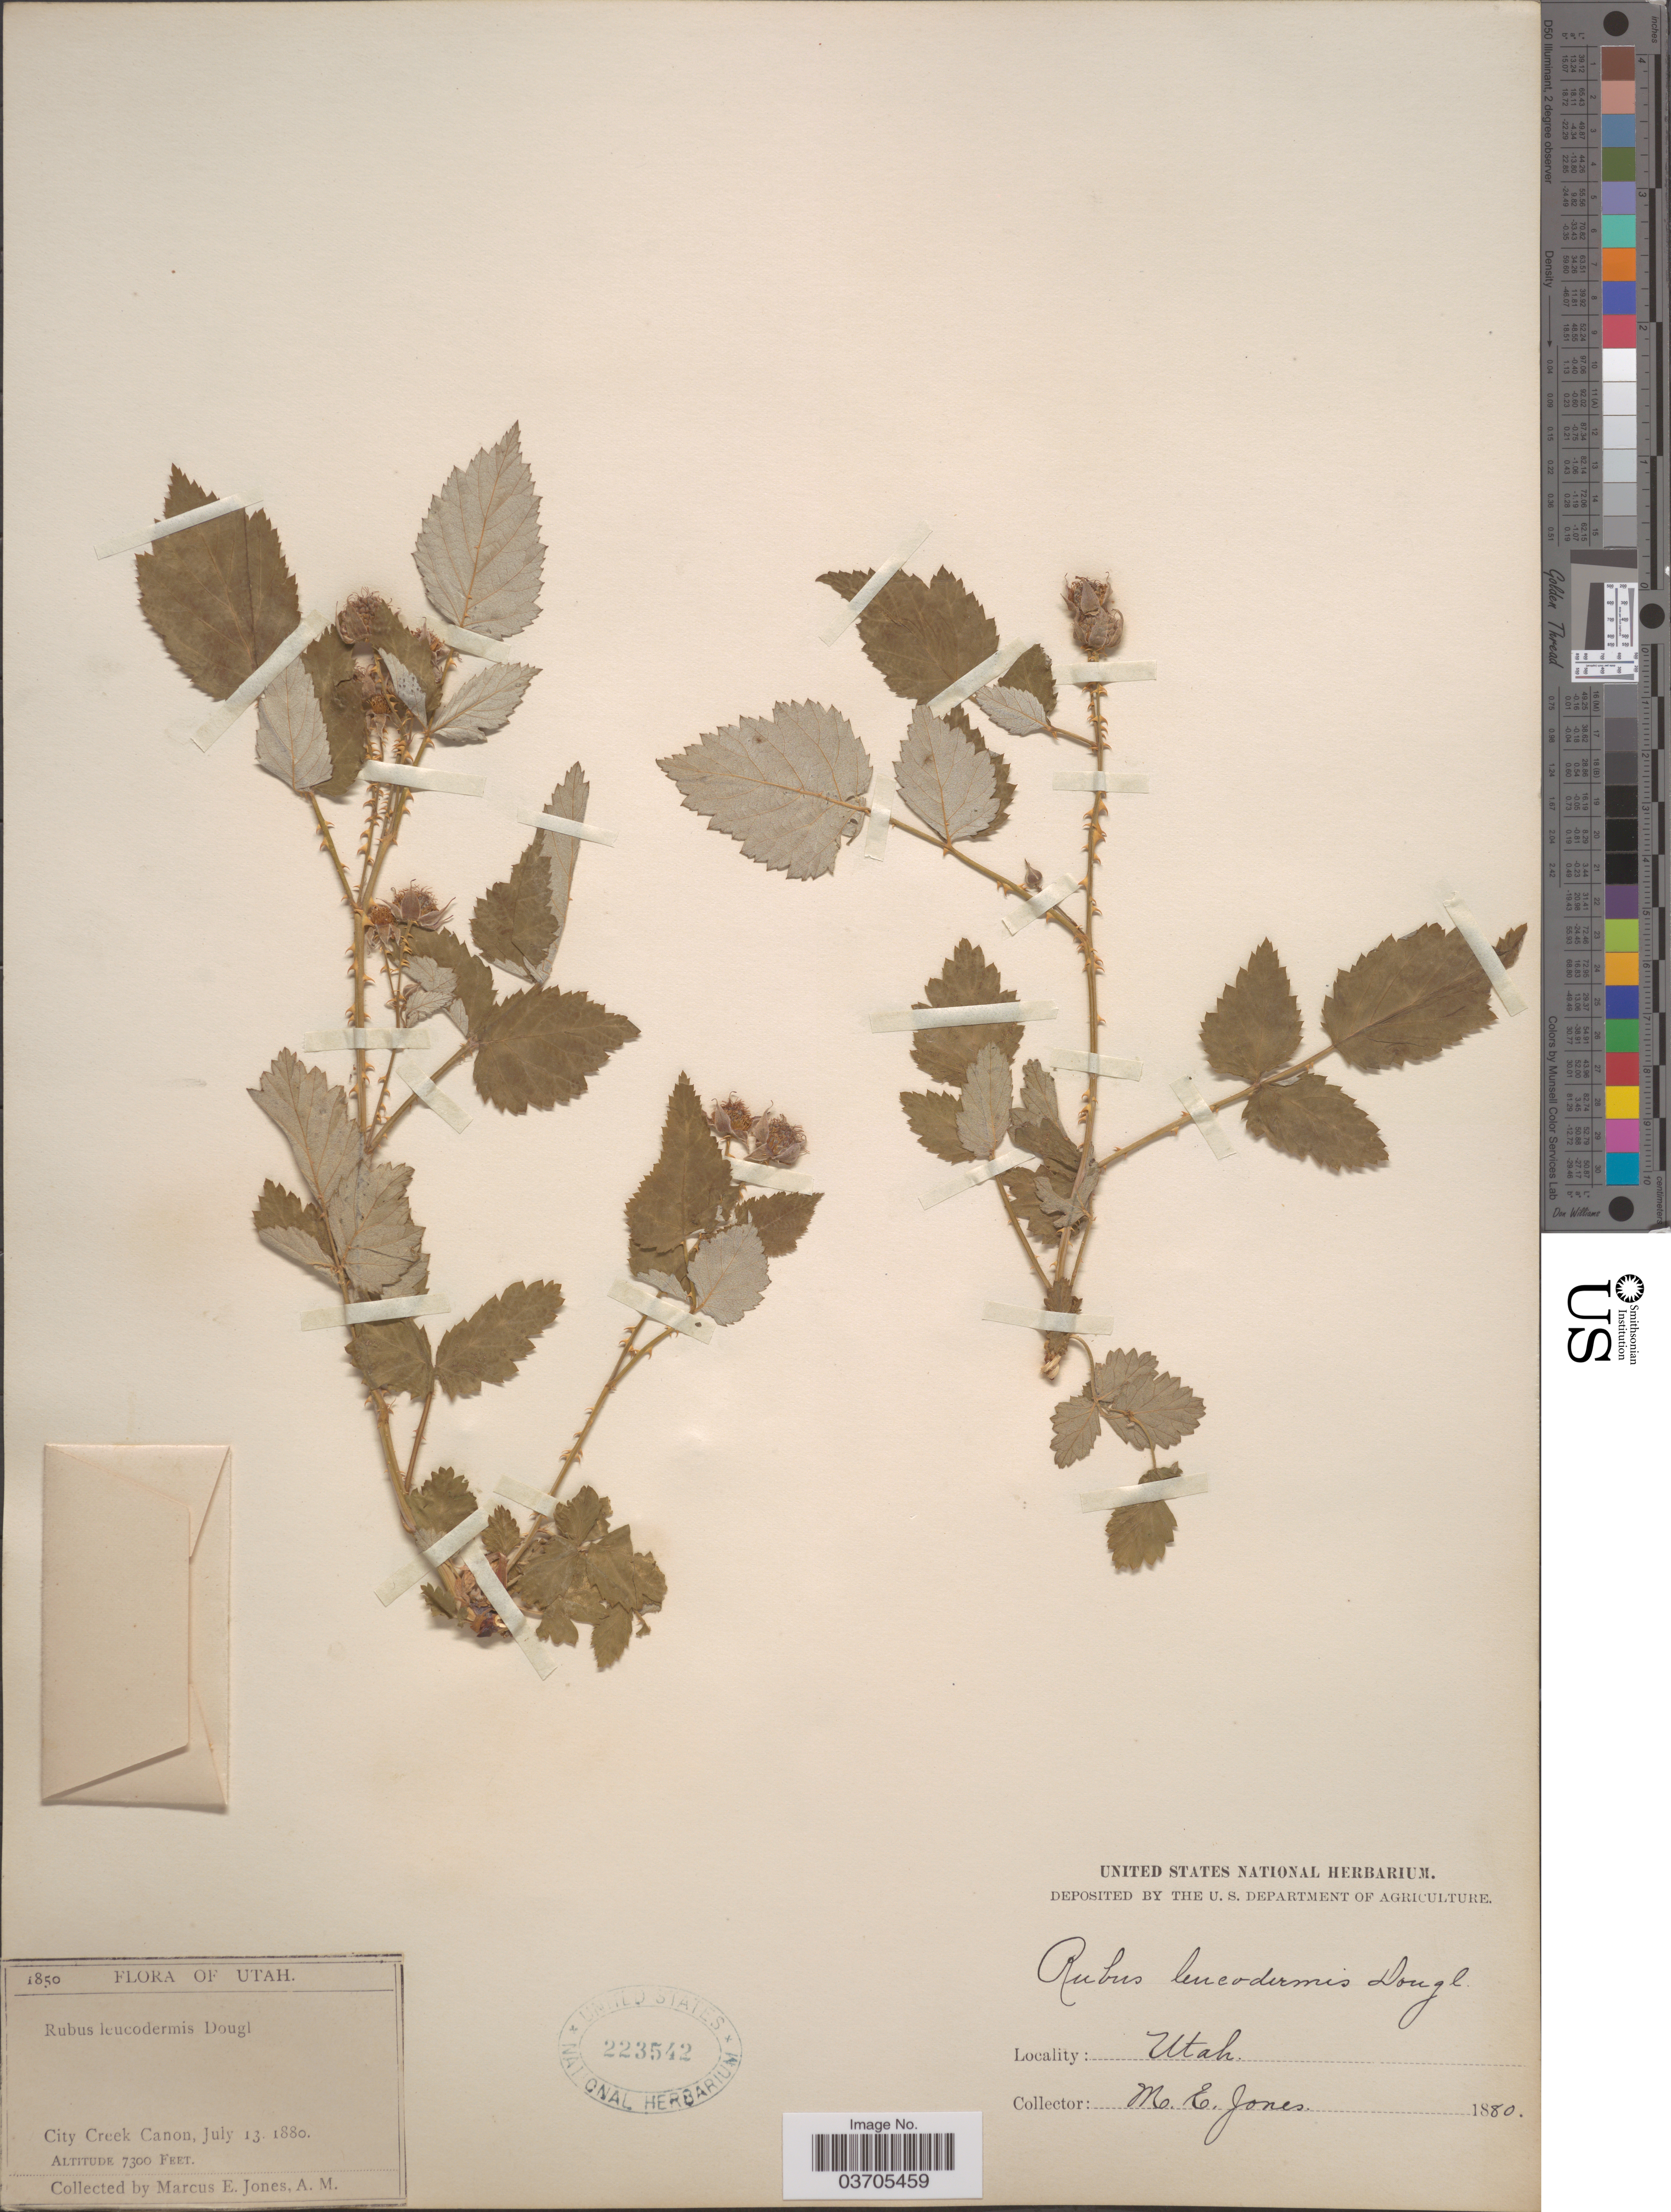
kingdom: Plantae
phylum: Tracheophyta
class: Magnoliopsida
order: Rosales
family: Rosaceae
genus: Rubus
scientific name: Rubus leucodermis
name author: Douglas ex Torr. & A. Gray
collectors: M. E. Jones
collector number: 1850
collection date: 1880-07-13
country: United States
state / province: Utah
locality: City Creek Canon.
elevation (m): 2225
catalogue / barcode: US 223542